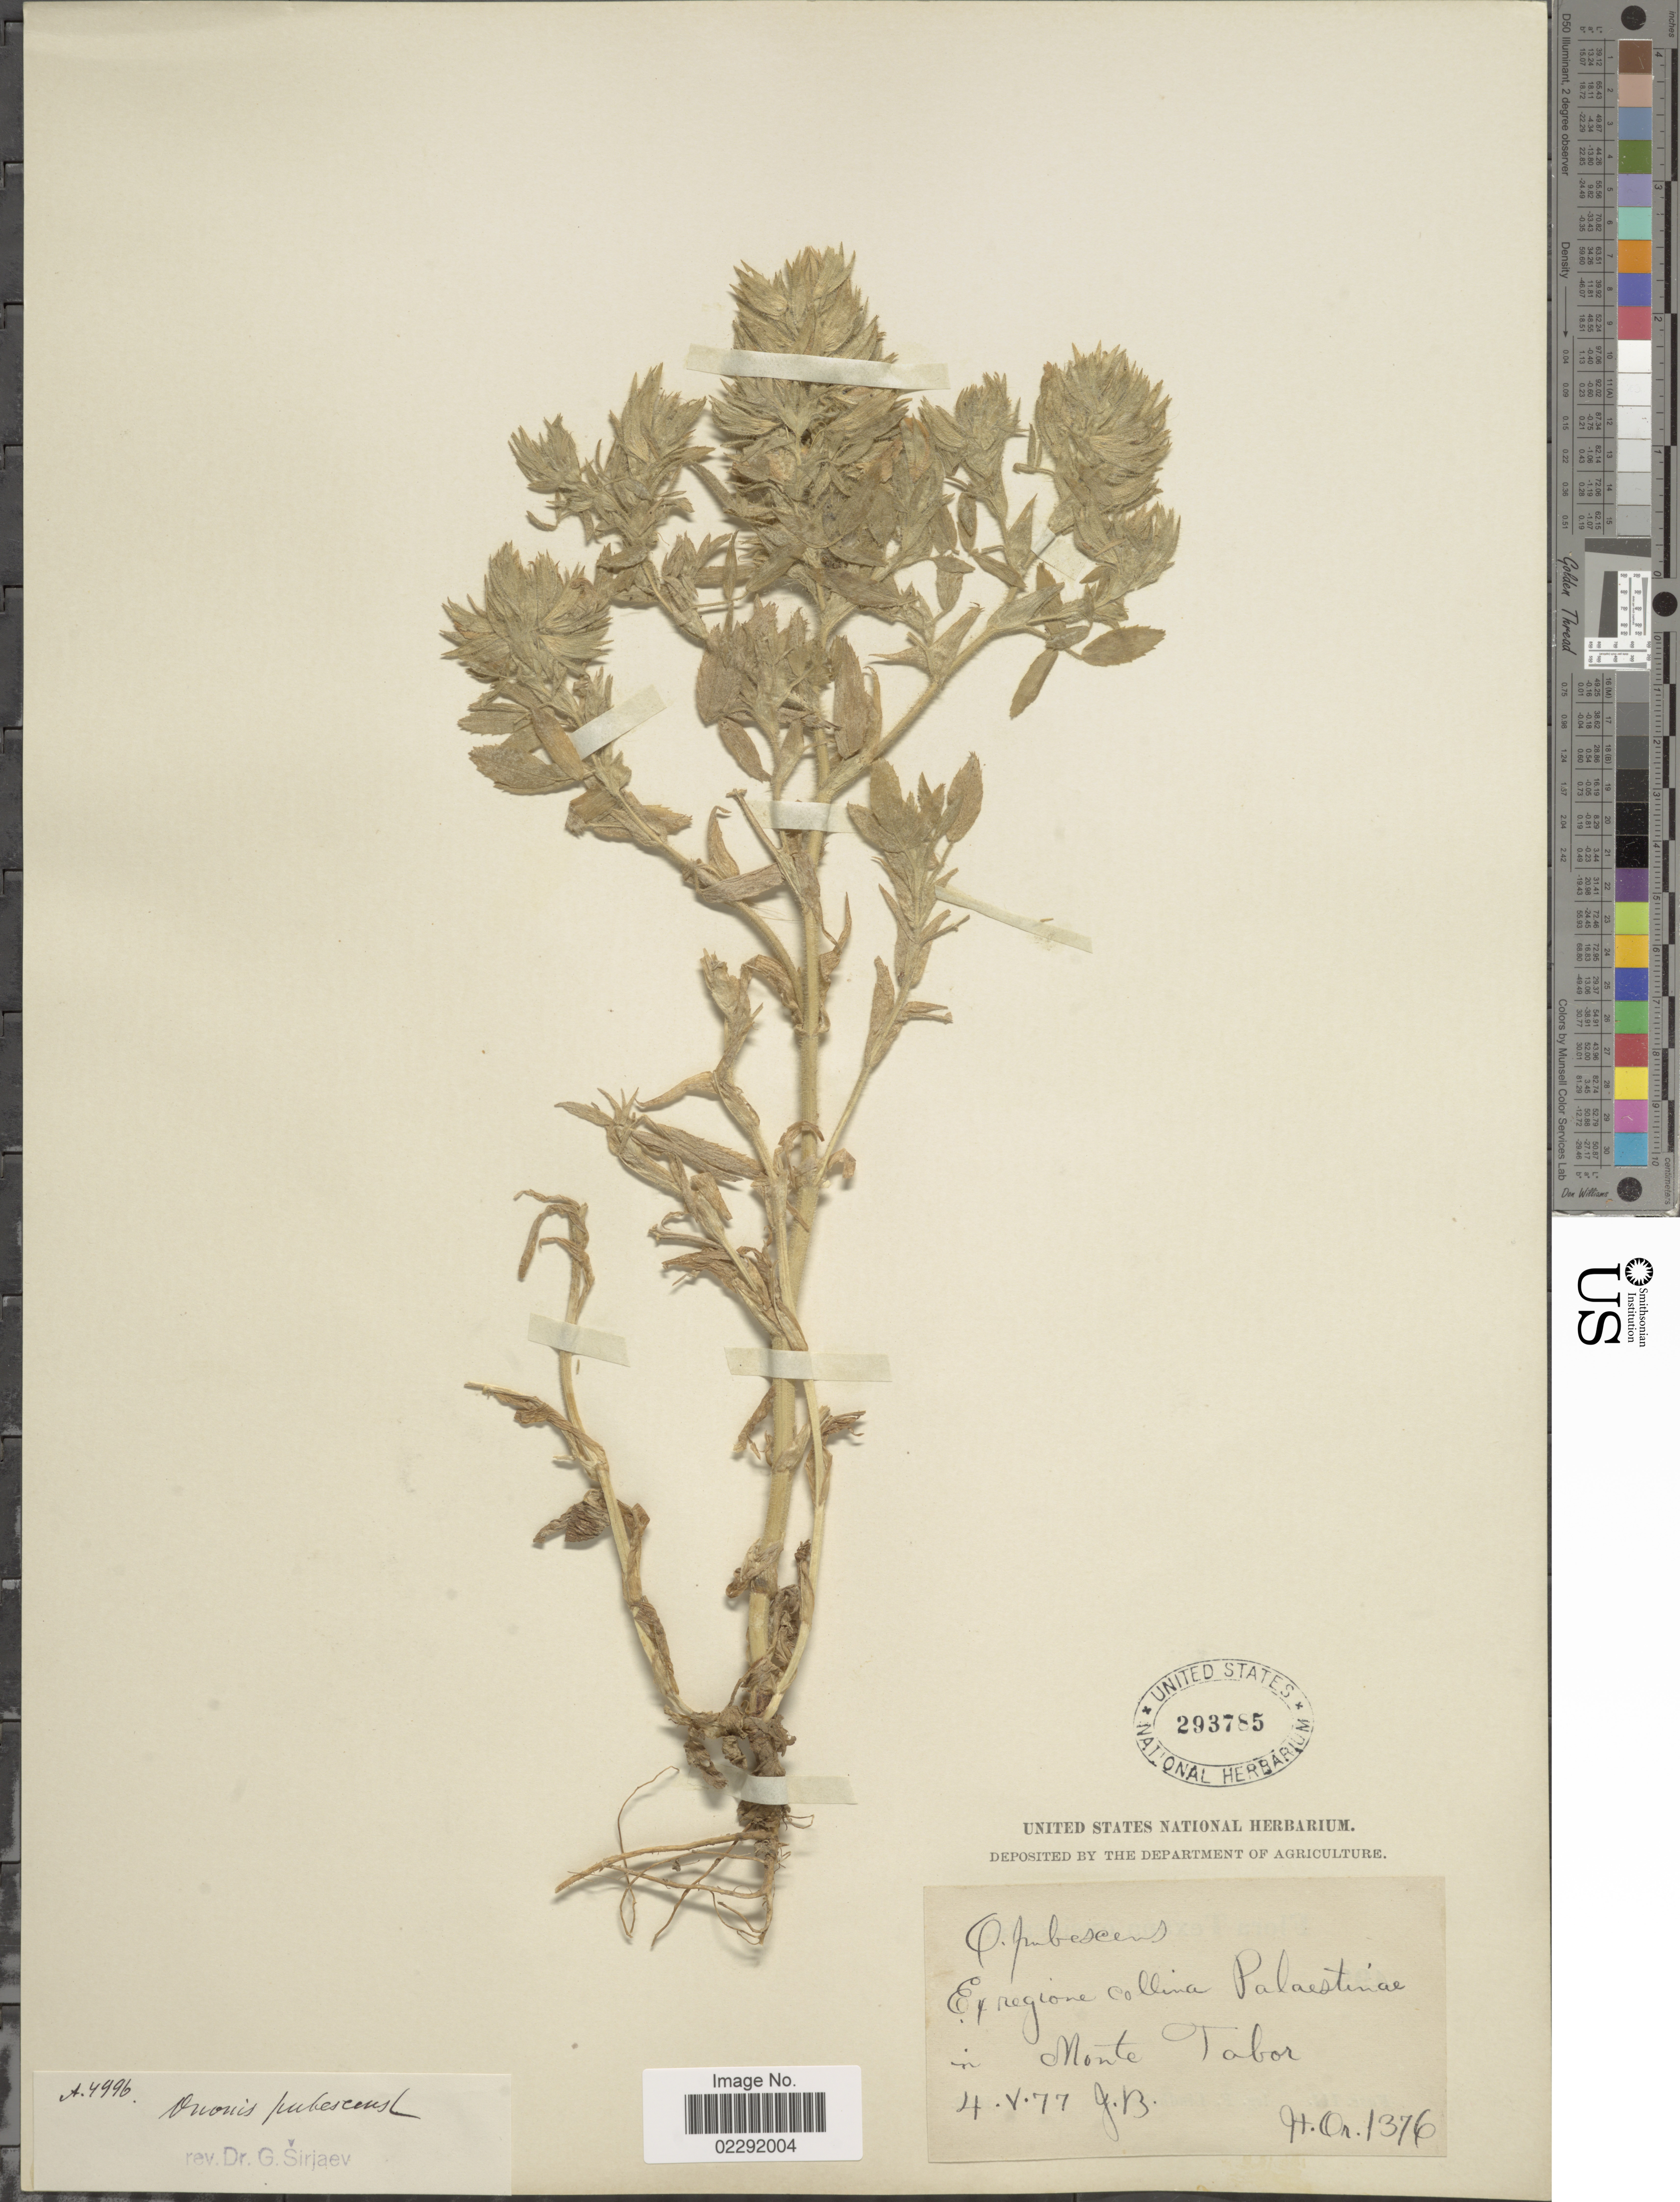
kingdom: Plantae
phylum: Tracheophyta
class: Magnoliopsida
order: Fabales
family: Fabaceae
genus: Ononis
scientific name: Ononis pubescens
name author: L.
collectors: J. B.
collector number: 1376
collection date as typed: Transcribed d/m/y: 4/5/77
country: Israel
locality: Ex regione collina Palaestinae in Monte Tabor.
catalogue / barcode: US 293785